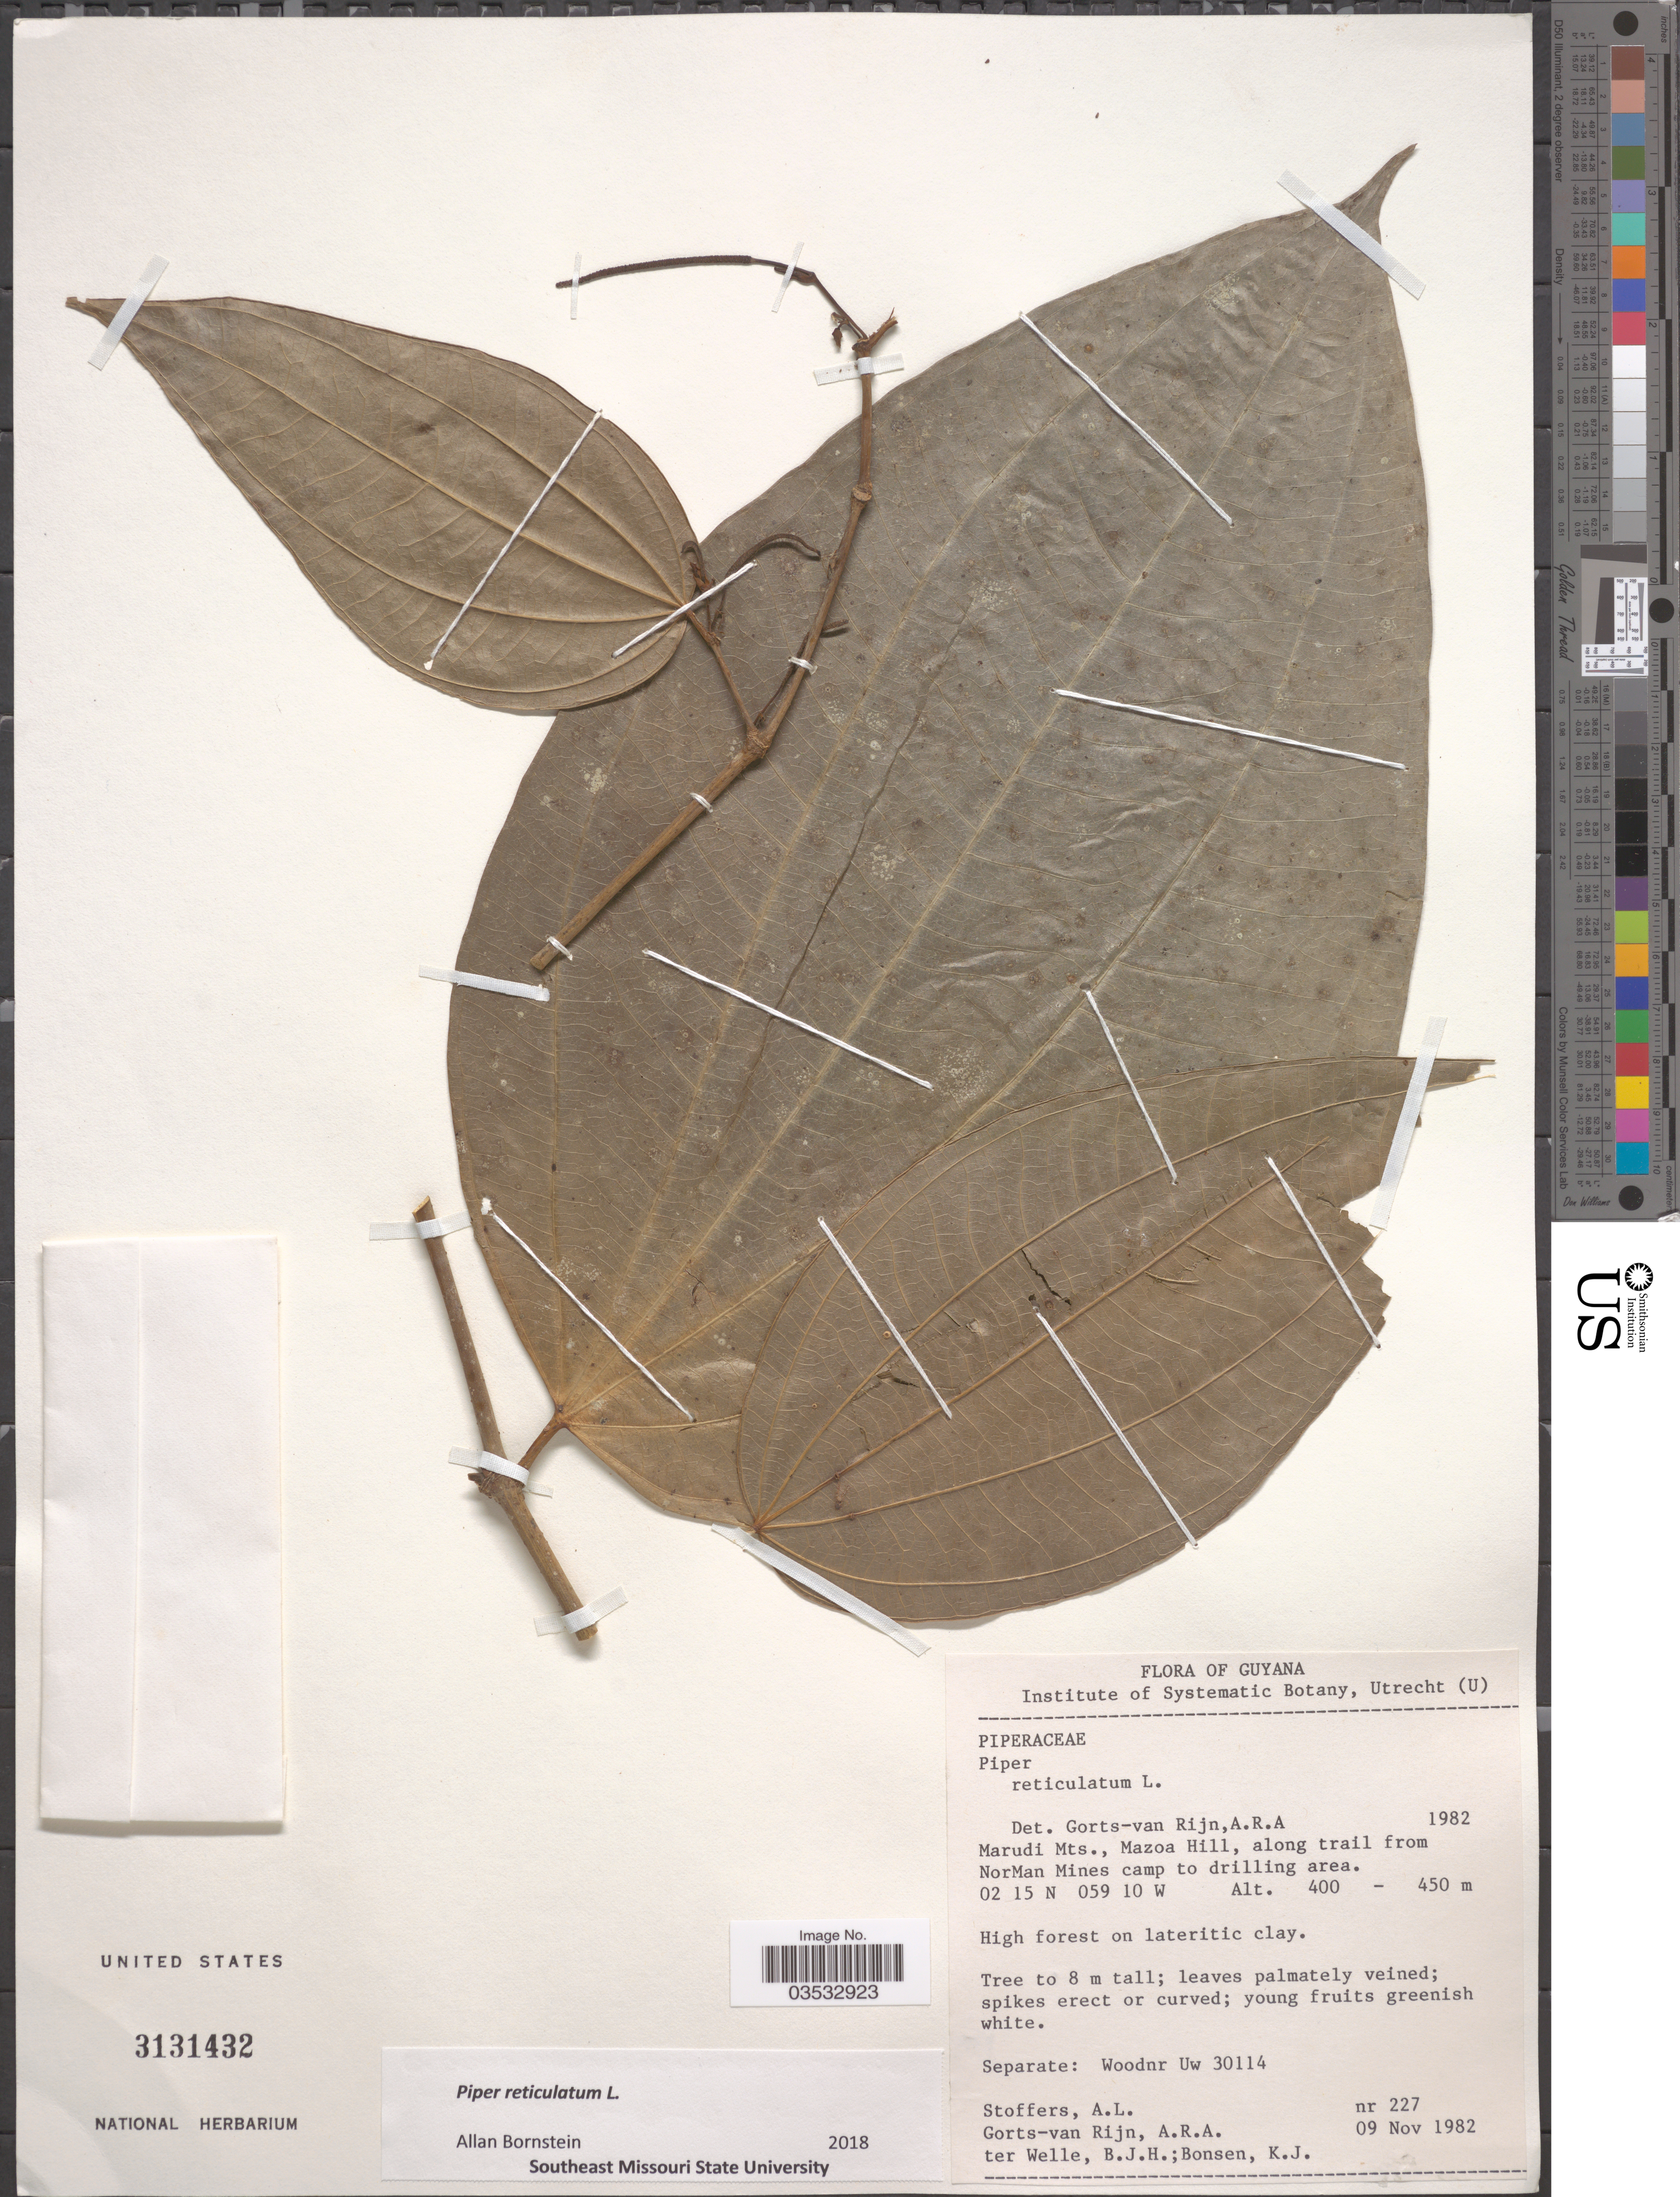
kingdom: Plantae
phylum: Tracheophyta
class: Magnoliopsida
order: Piperales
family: Piperaceae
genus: Piper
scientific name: Piper reticulatum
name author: L.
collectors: A. Stoffers, A. .R. A. Görts-van Rijn, B. Welle & K. Bonsen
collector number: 227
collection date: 1982-11-09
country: Guyana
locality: Marudi Mts., Mazoa Hill, along trail from NorMan Mines camp drilling area.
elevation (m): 400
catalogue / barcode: US 3131432